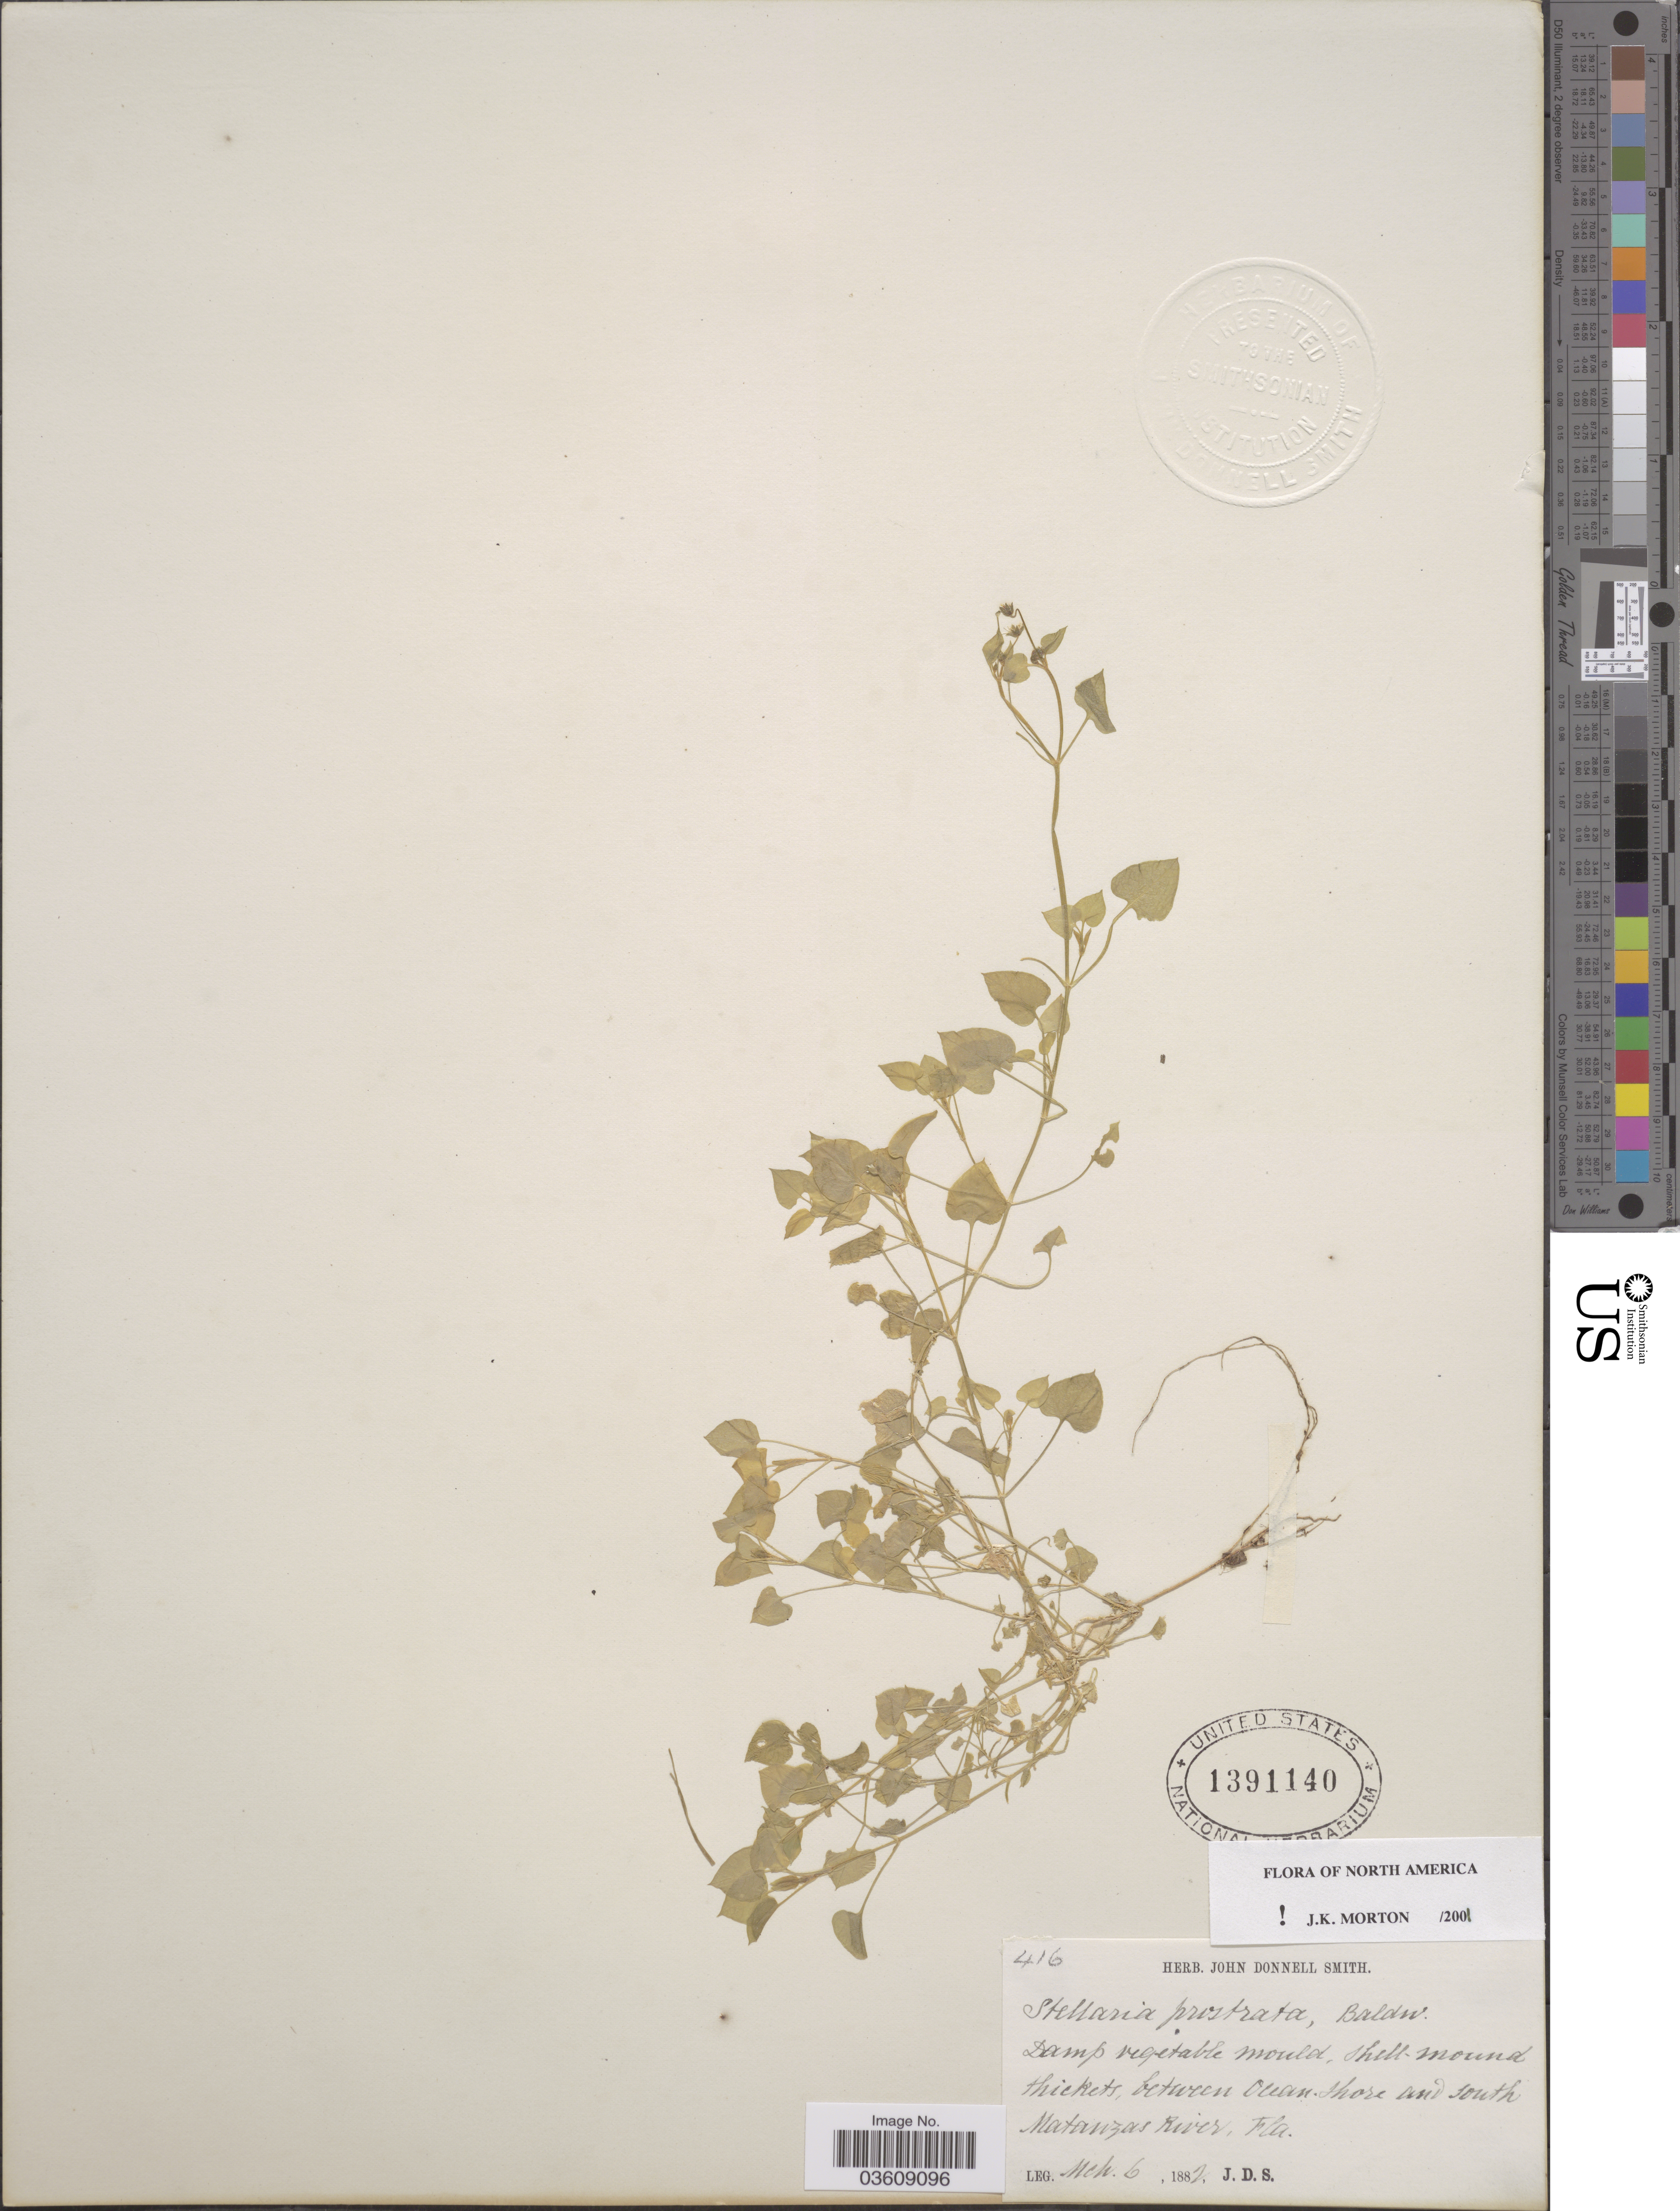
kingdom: Plantae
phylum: Tracheophyta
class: Magnoliopsida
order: Caryophyllales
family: Caryophyllaceae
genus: Stellaria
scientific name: Stellaria prostrata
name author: Baldwin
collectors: J. Donnell Smith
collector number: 416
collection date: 1882-03-06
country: United States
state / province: Florida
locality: Between Ocean-shore and south Matanzas River.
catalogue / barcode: US 1391140